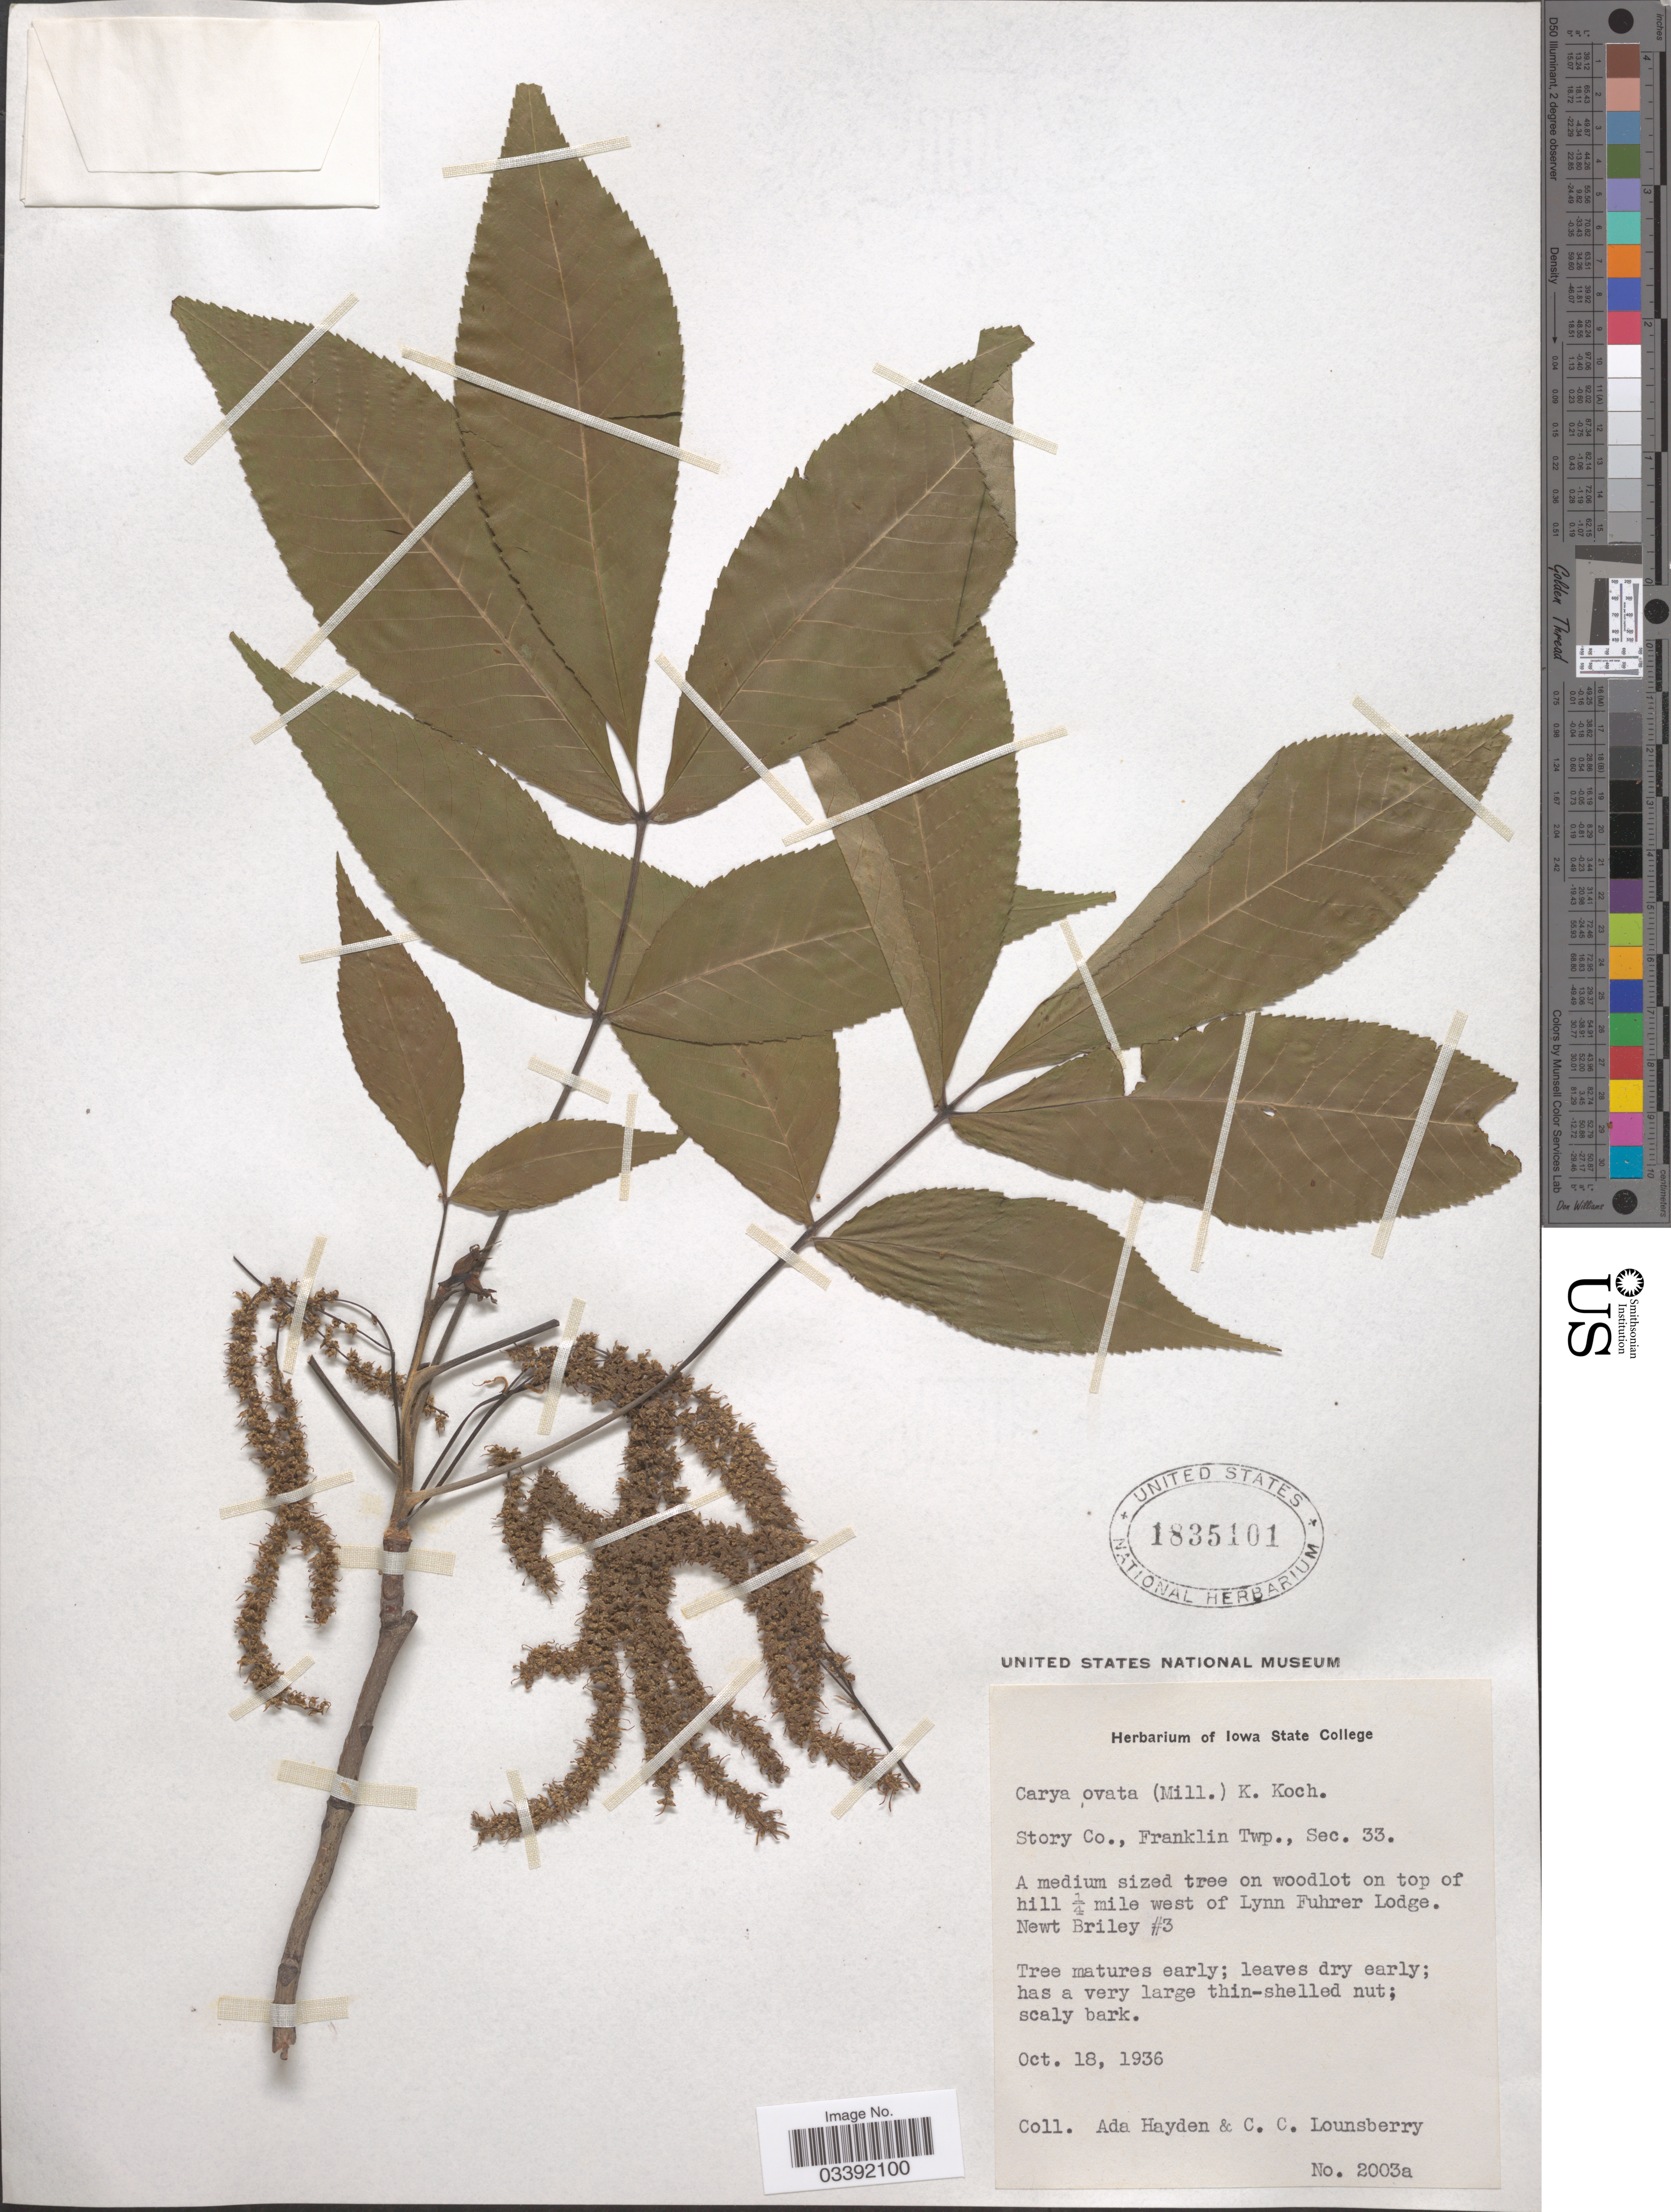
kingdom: Plantae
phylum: Tracheophyta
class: Magnoliopsida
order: Fagales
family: Juglandaceae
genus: Carya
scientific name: Carya ovata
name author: (Mill.) K. Koch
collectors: Ada Hayden & C. Lounsberry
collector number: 2003a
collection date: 1936-10-18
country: United States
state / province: Iowa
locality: Story Co., Franklin Twp., Sec. 33. A medium sized tree on woodlot on top of hill ¼ mile west of Lynn Fuhrer Lodge Newt Briley #3.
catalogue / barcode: US 1835101